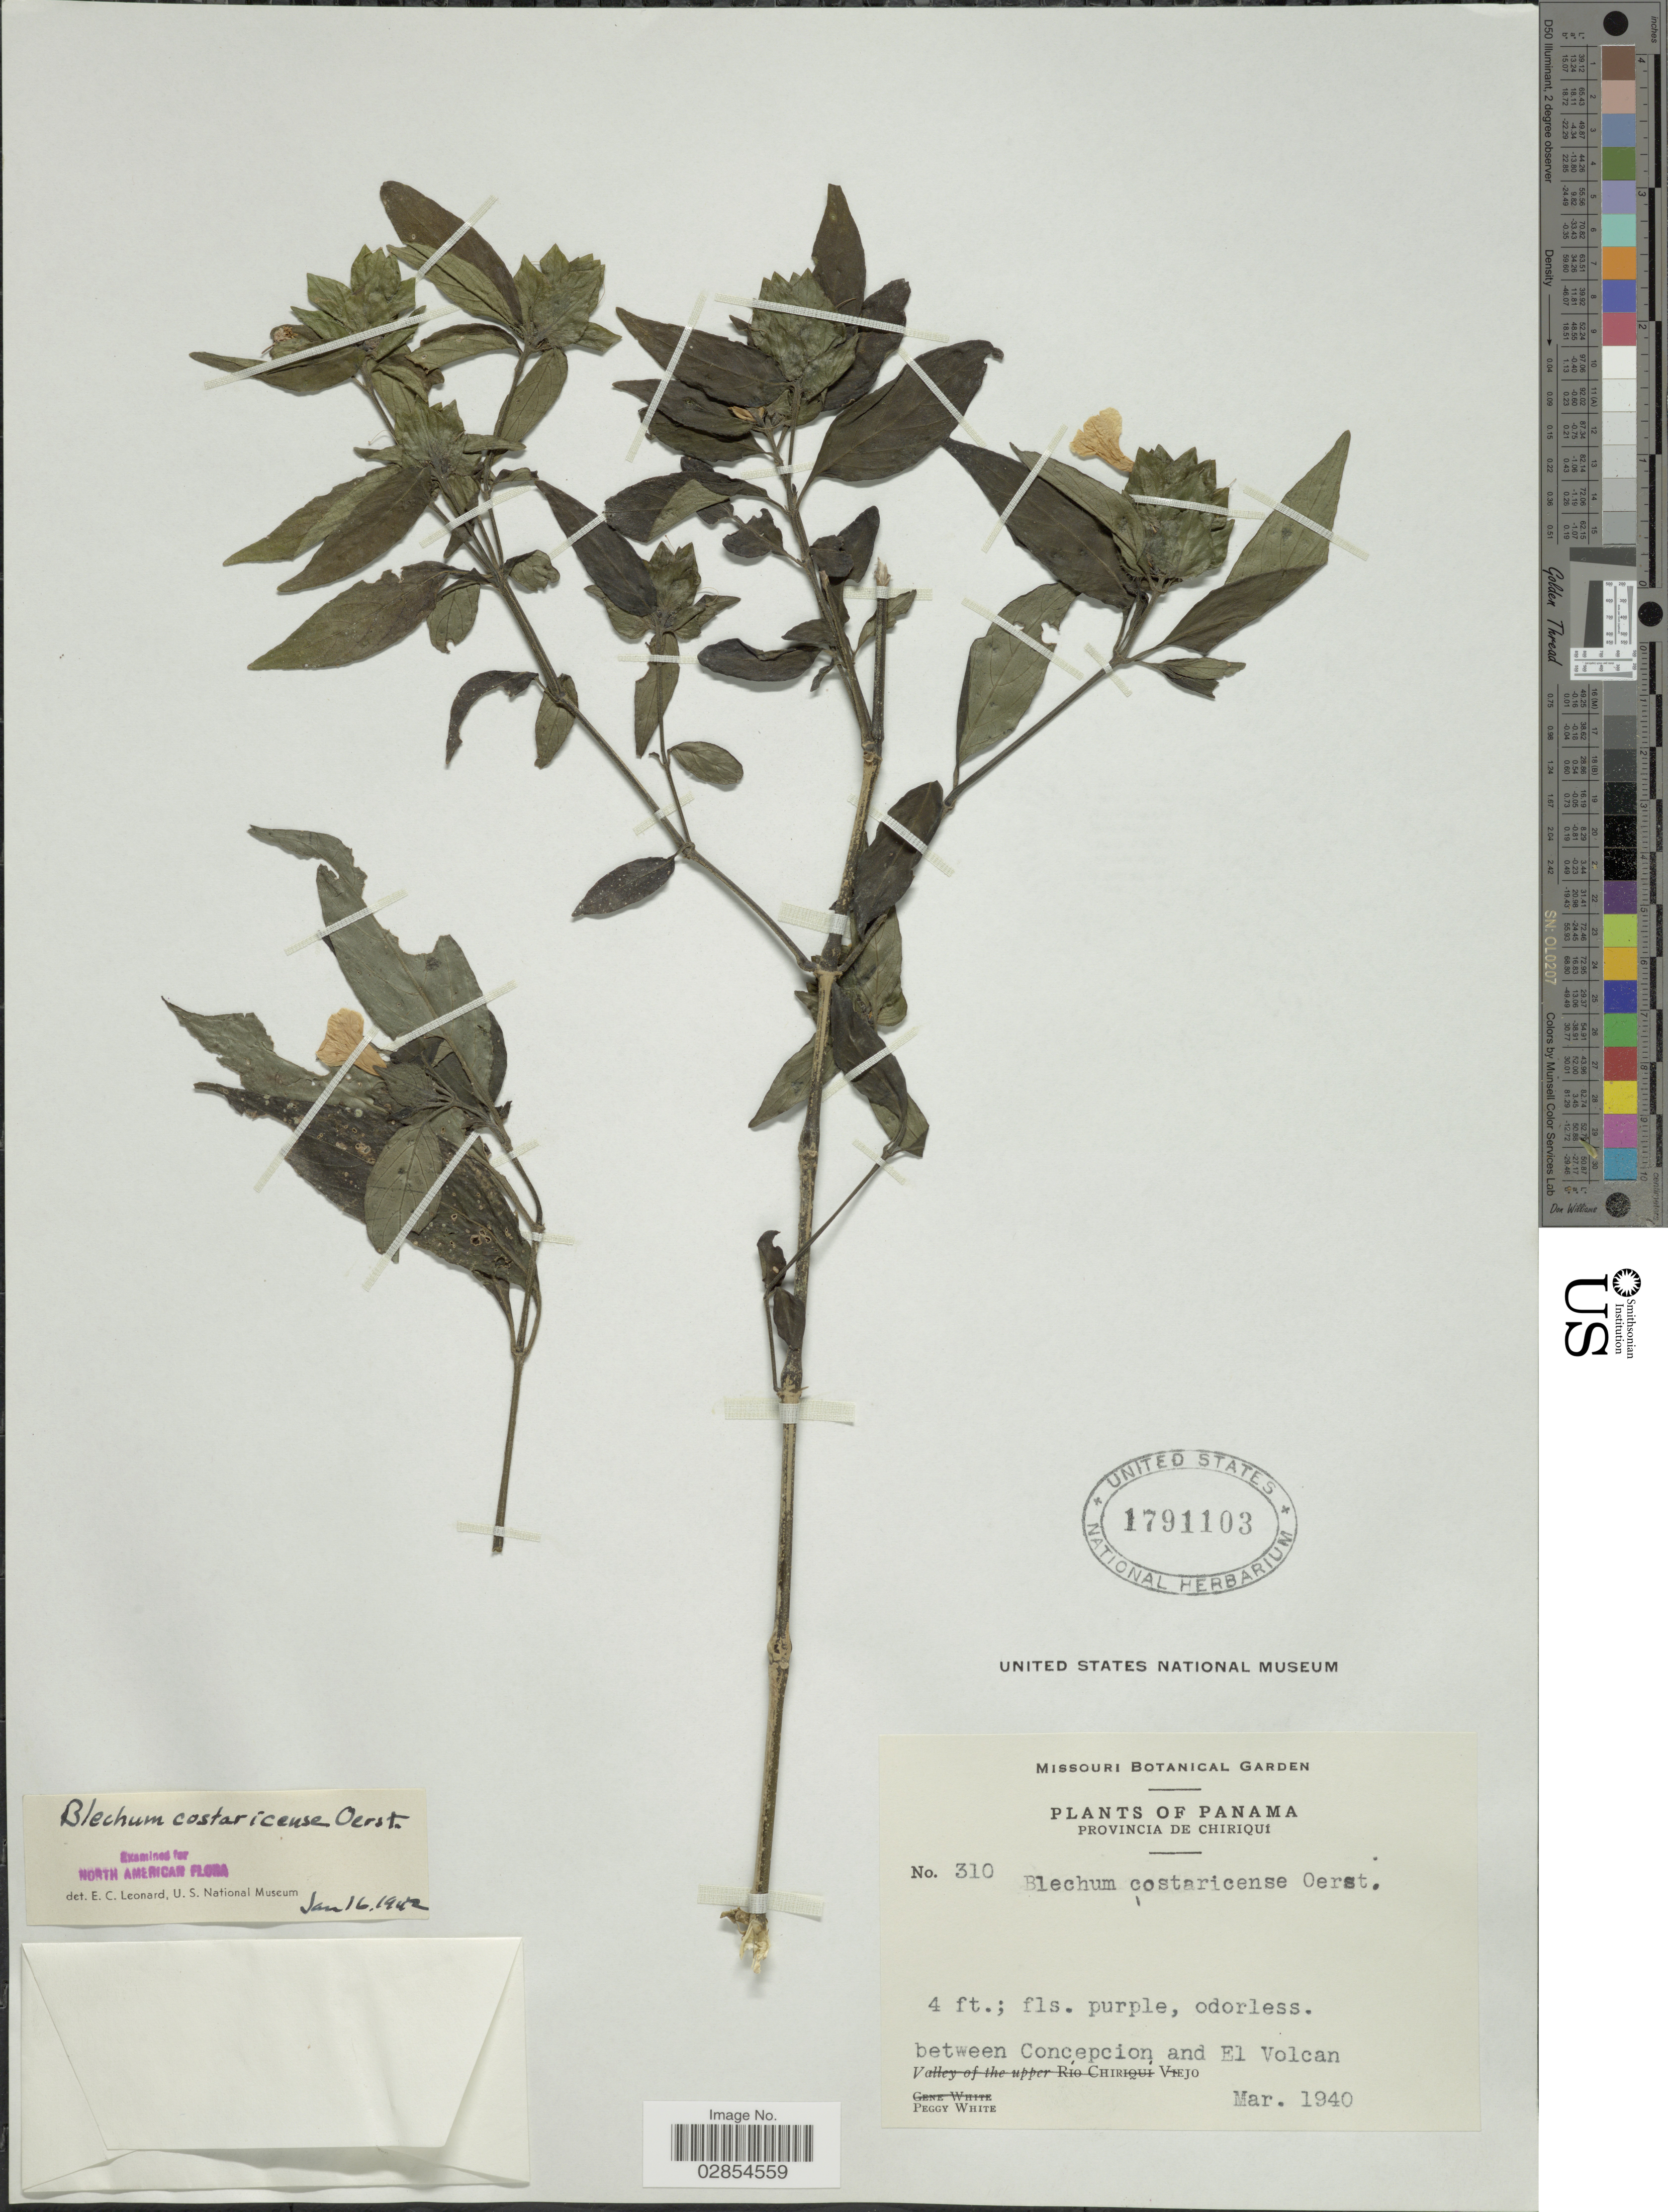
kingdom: Plantae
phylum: Tracheophyta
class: Magnoliopsida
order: Lamiales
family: Acanthaceae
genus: Blechum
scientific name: Blechum costaricense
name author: Oerst.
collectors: P. White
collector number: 310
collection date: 1940-03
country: Panama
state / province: Chiriqui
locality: Provincia de Chiriqui. Between Concepcion and El Volcan.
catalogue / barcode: US 1791103